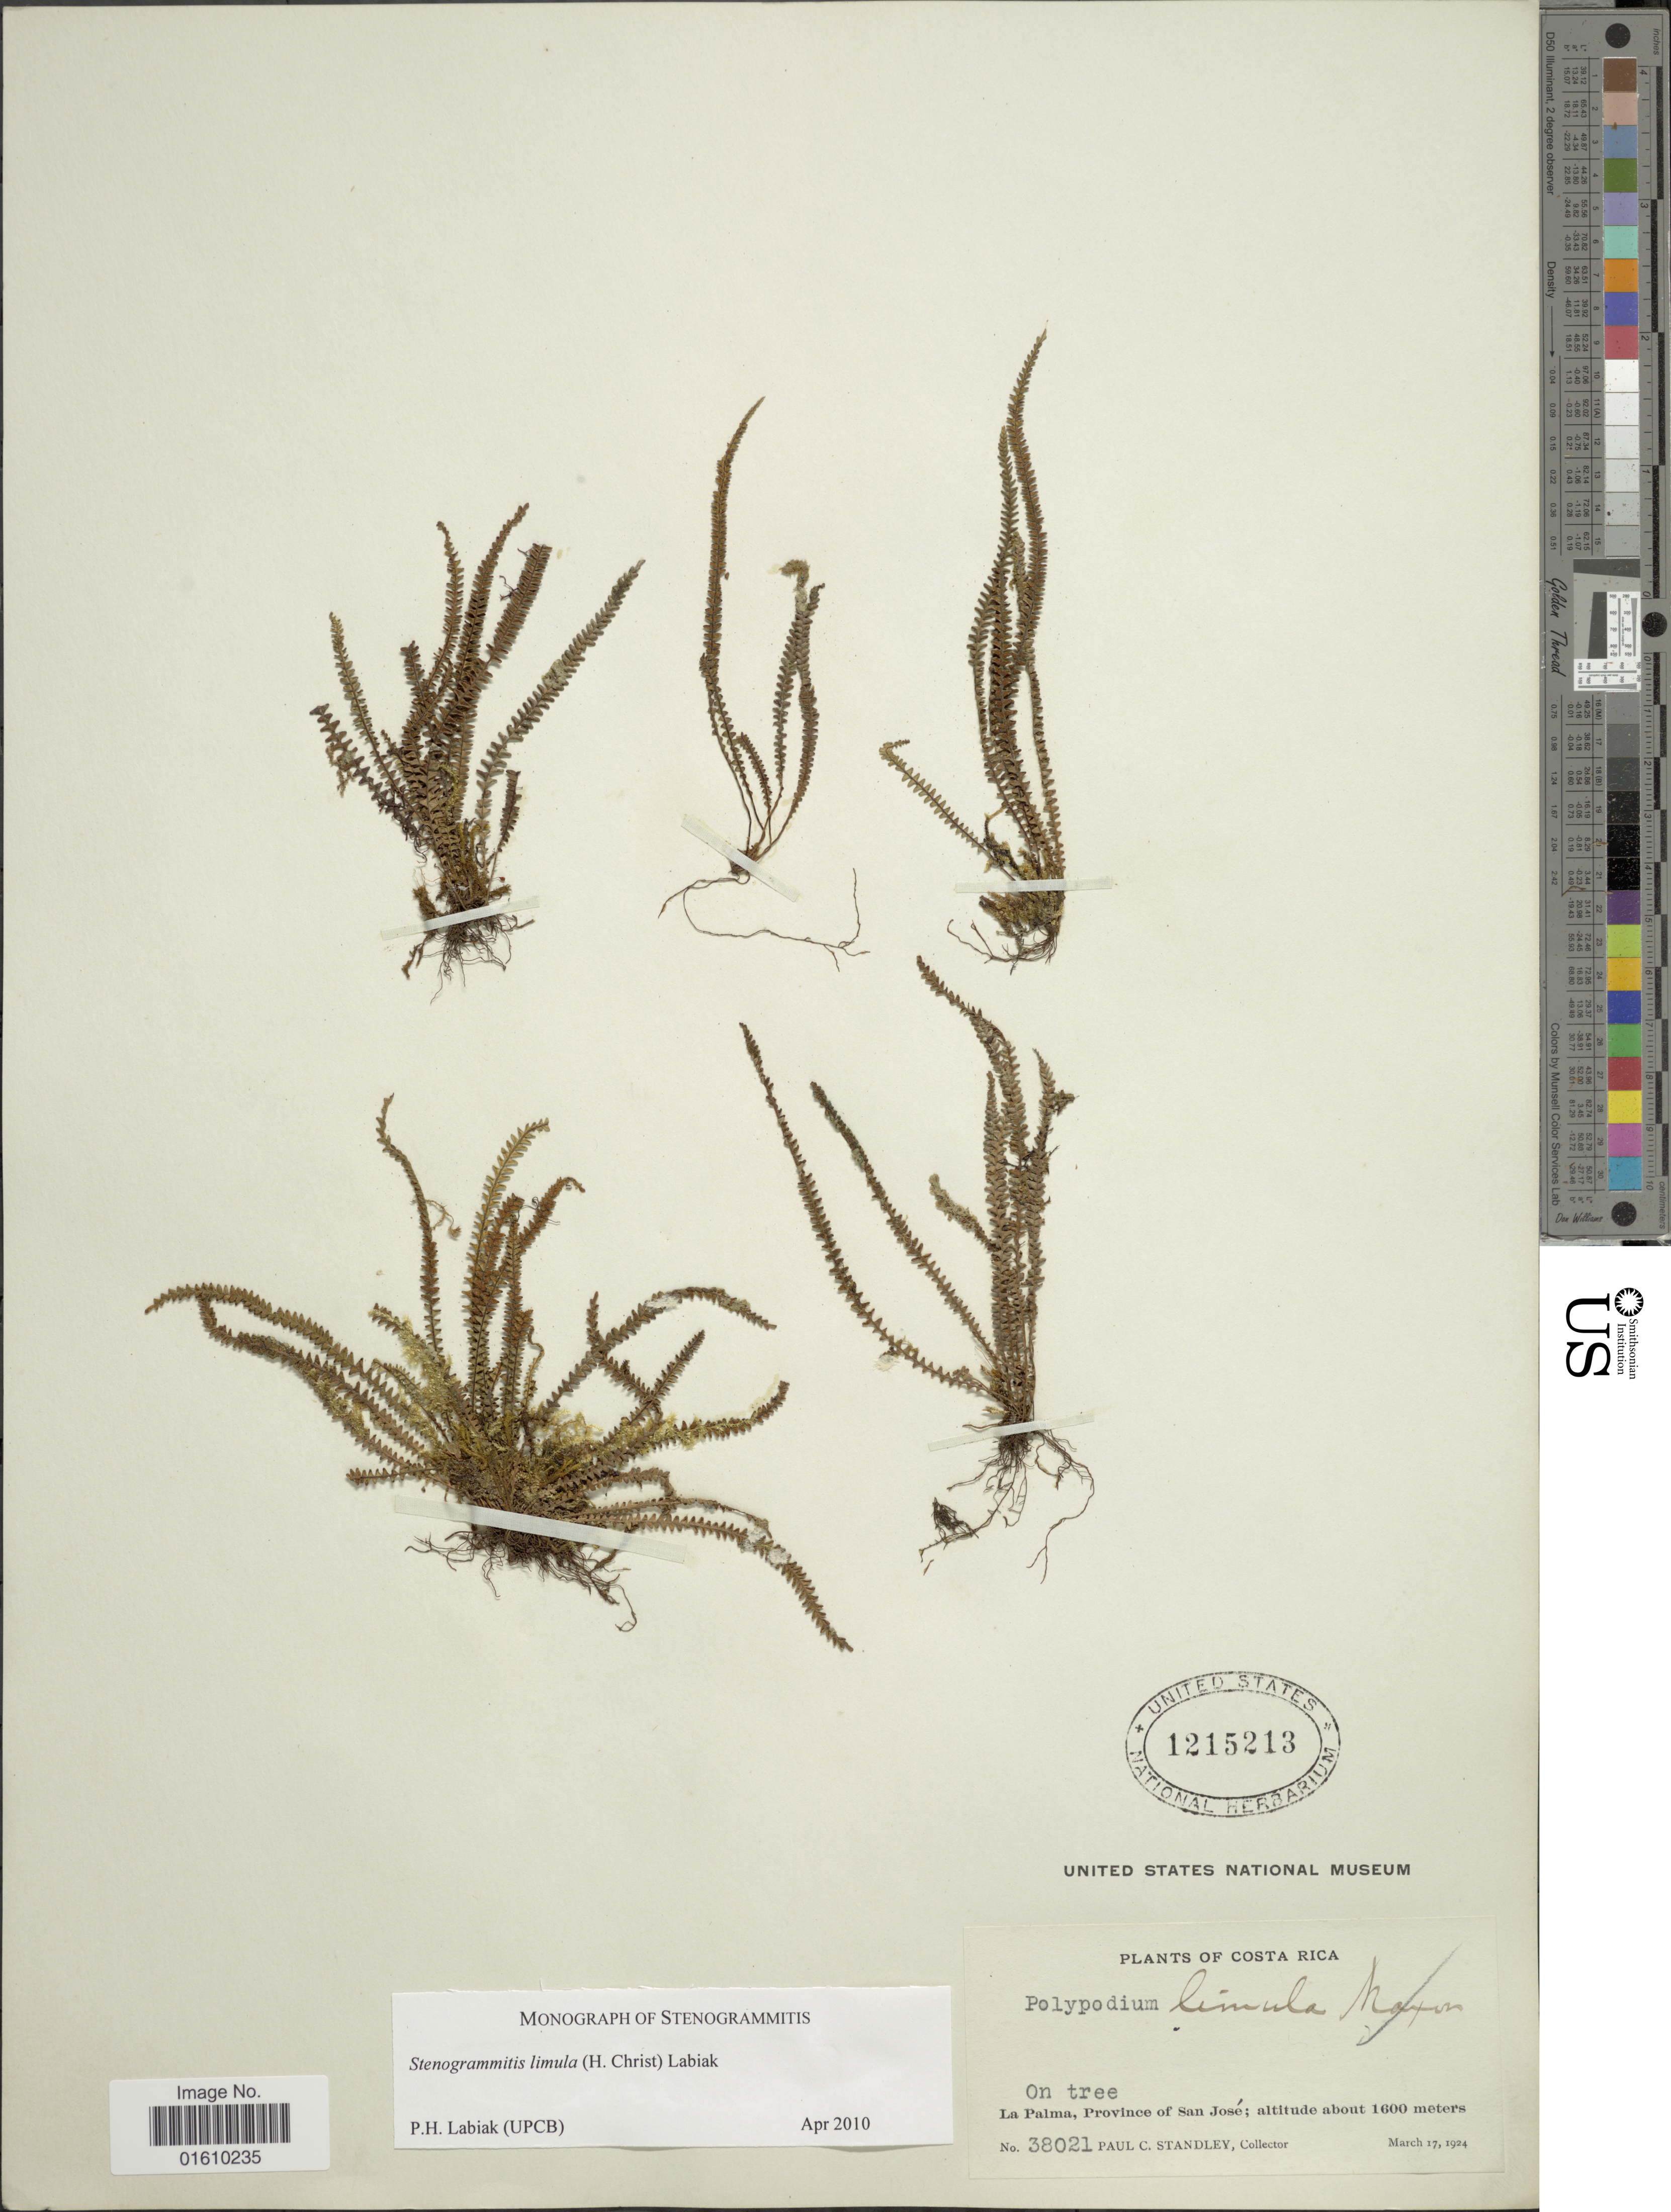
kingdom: Plantae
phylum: Tracheophyta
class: Polypodiopsida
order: Polypodiales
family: Polypodiaceae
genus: Stenogrammitis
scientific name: Stenogrammitis limula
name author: (Christ) Labiak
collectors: P. C. Standley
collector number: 38021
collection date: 1924-03-17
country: Costa Rica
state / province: San José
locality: La Palma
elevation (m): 1600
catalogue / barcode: US 1215213